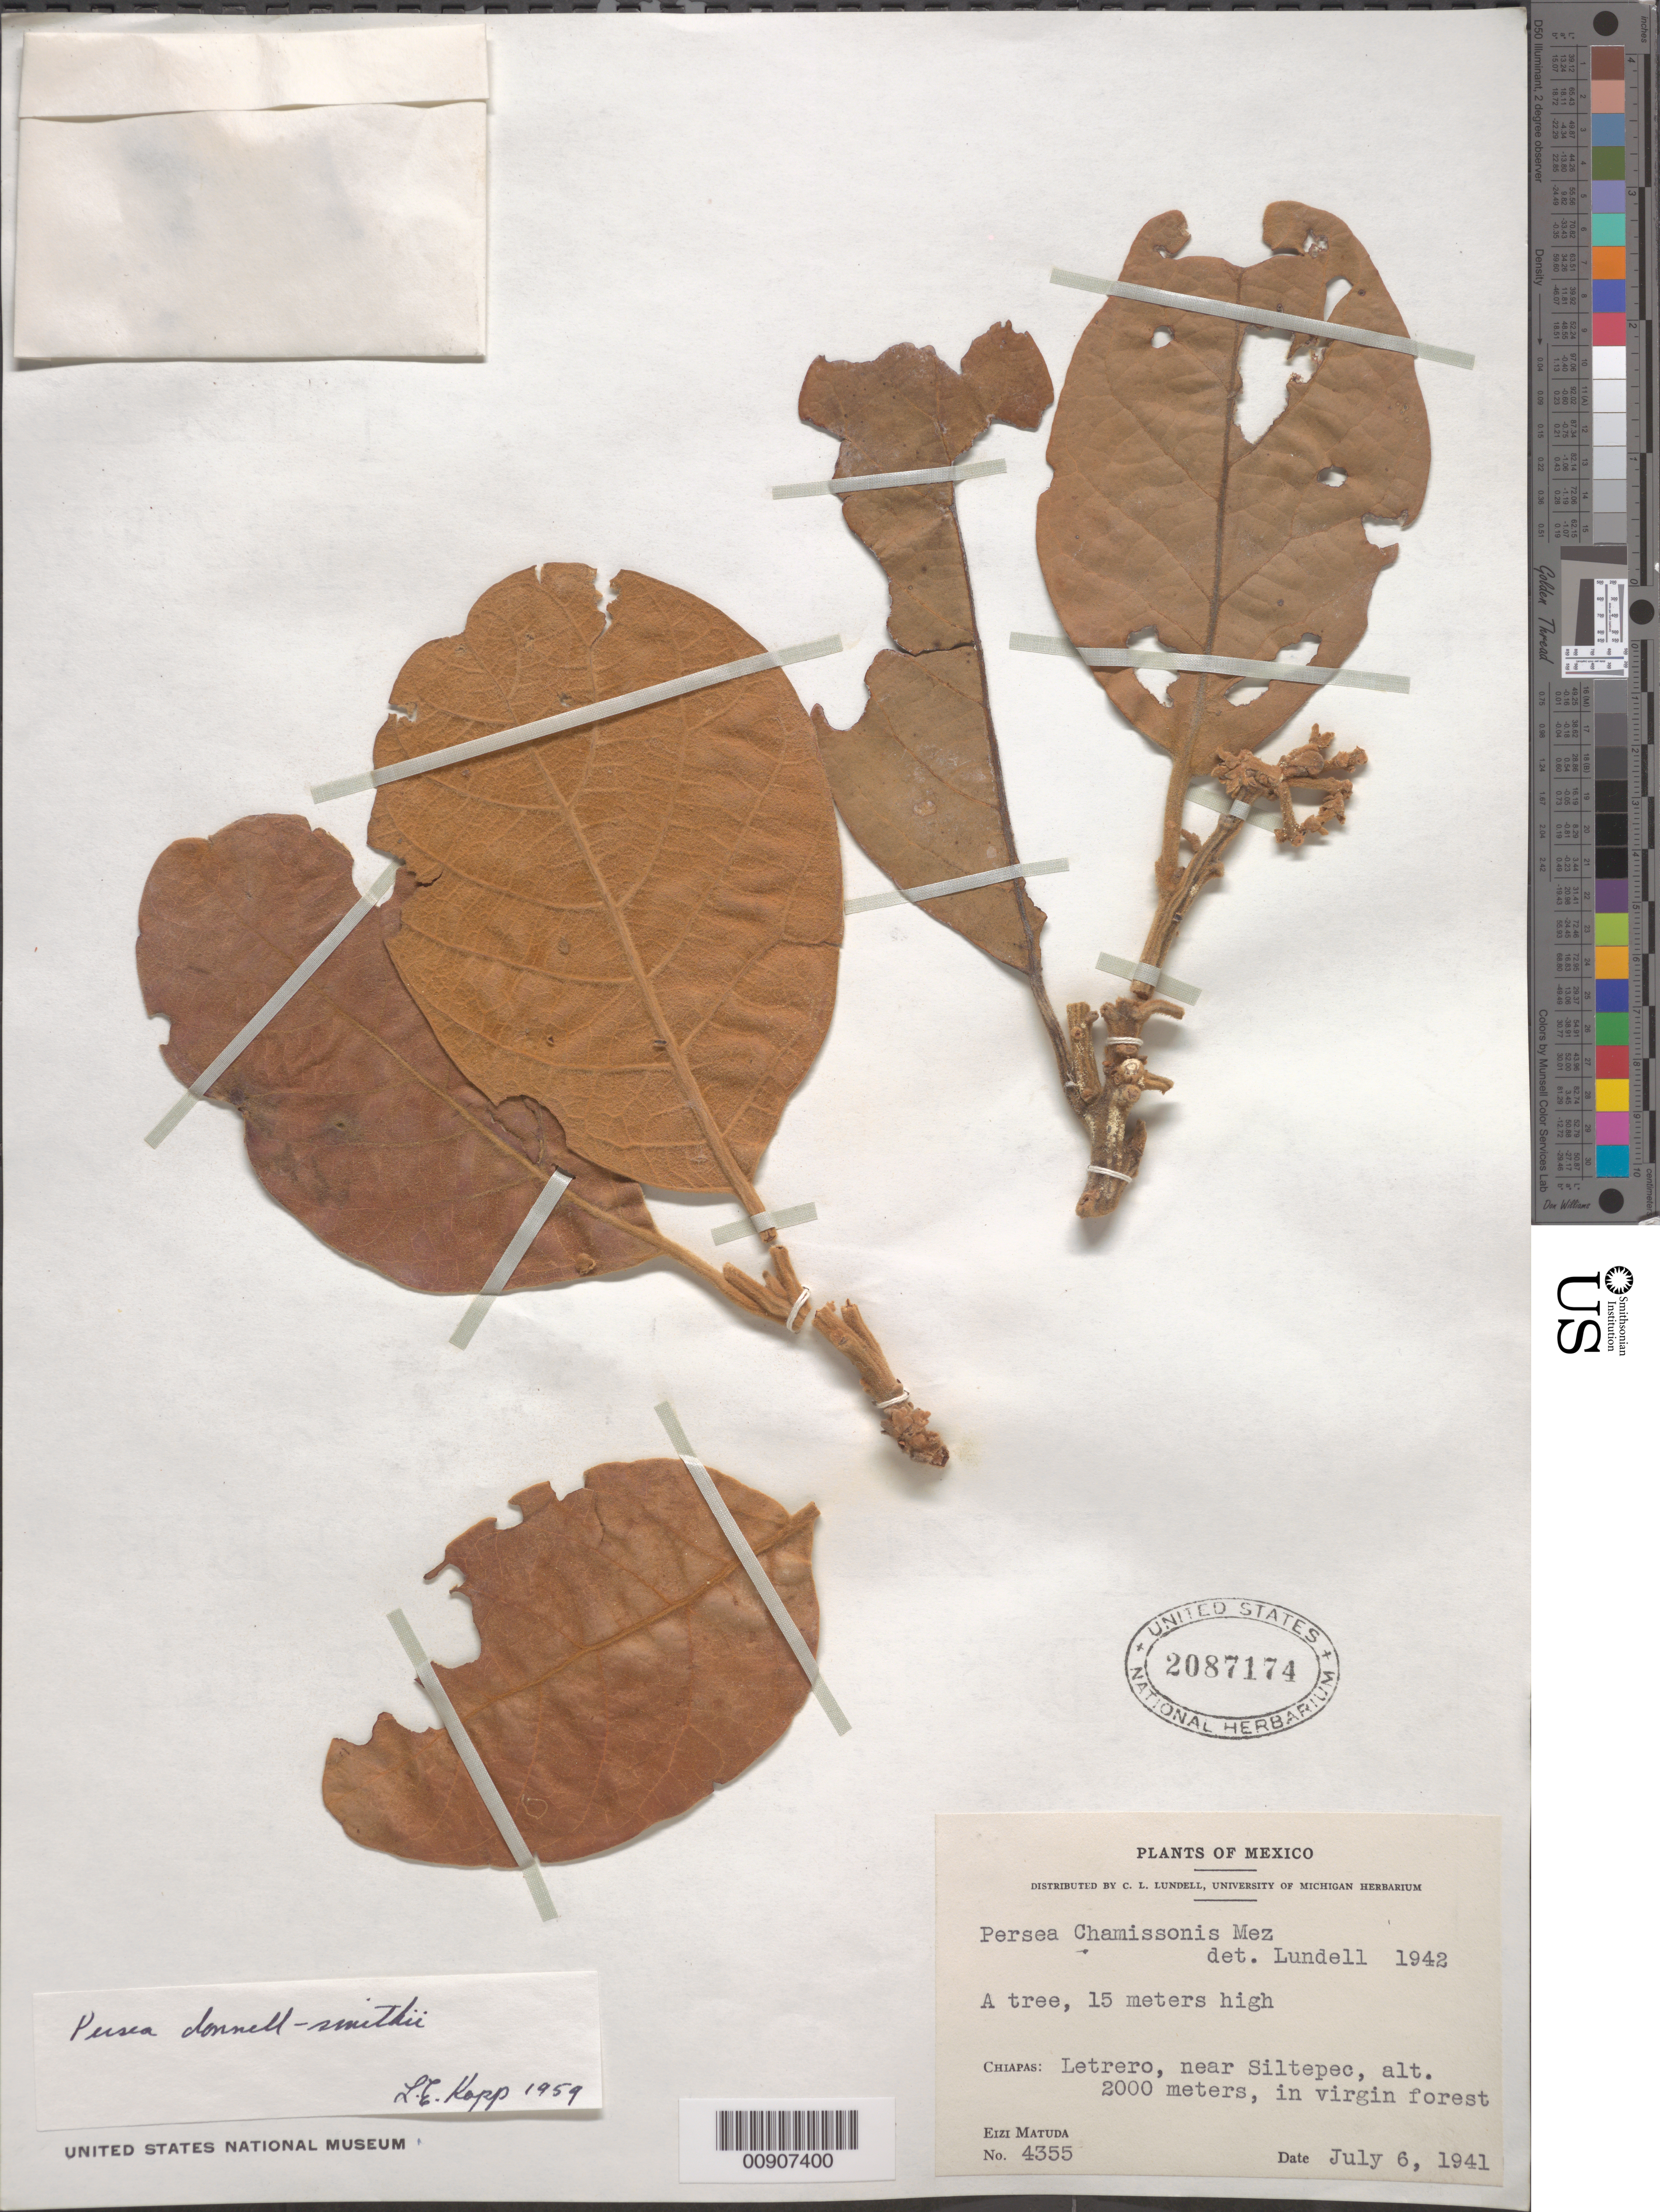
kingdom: Plantae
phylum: Tracheophyta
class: Magnoliopsida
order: Laurales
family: Lauraceae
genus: Persea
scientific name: Persea donnell-smithii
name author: Mez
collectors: E. Matuda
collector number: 4355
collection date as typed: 06 Jul 1941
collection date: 1941-07-06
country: Mexico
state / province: Chiapas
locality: Letrero, near Siltepec, Chiapas.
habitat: In virgin forest.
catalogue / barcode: US 2087174